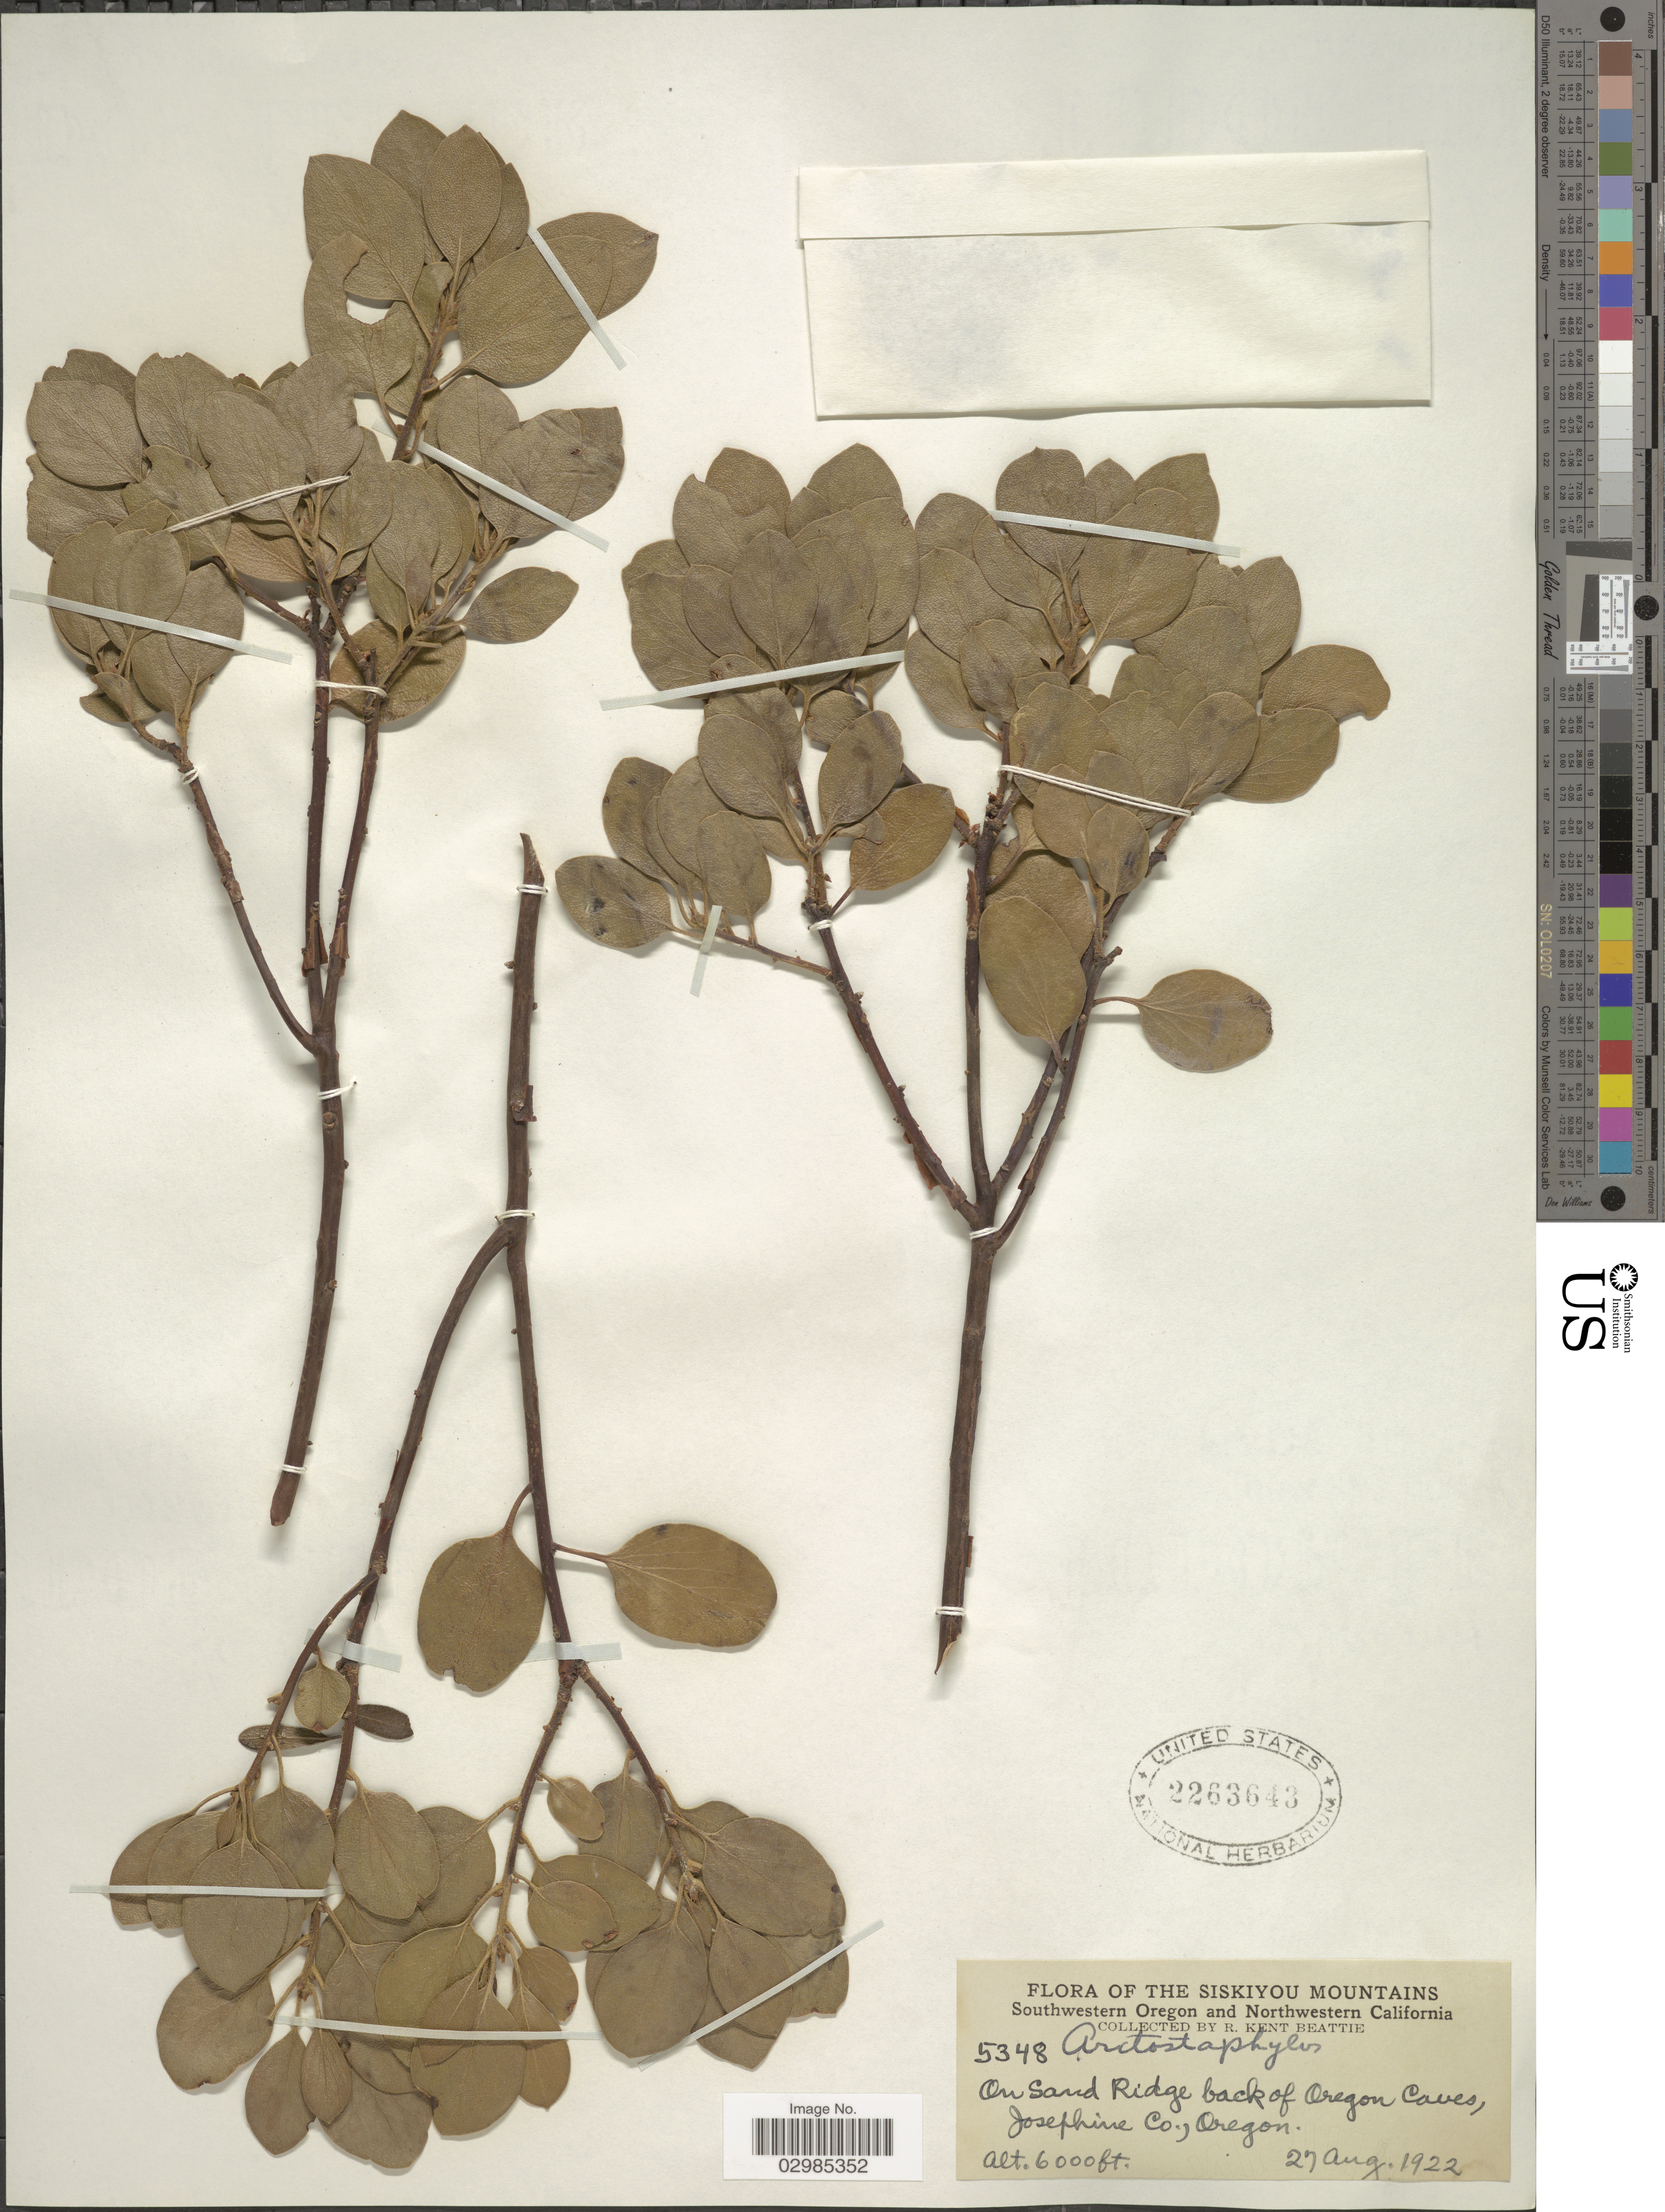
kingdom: Plantae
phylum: Tracheophyta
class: Magnoliopsida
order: Ericales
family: Ericaceae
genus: Arctostaphylos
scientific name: Arctostaphylos cratericola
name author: (Donn. Sm.) Donn. Sm.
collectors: R. K. Beattie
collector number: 5348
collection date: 1922-08-27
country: United States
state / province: Oregon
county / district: Josephine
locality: Siskiyou Mountains. Southwestern Oregon. On Sand Ridge back of Oregon Caves, Josephine Co.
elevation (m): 1829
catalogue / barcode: US 2263643